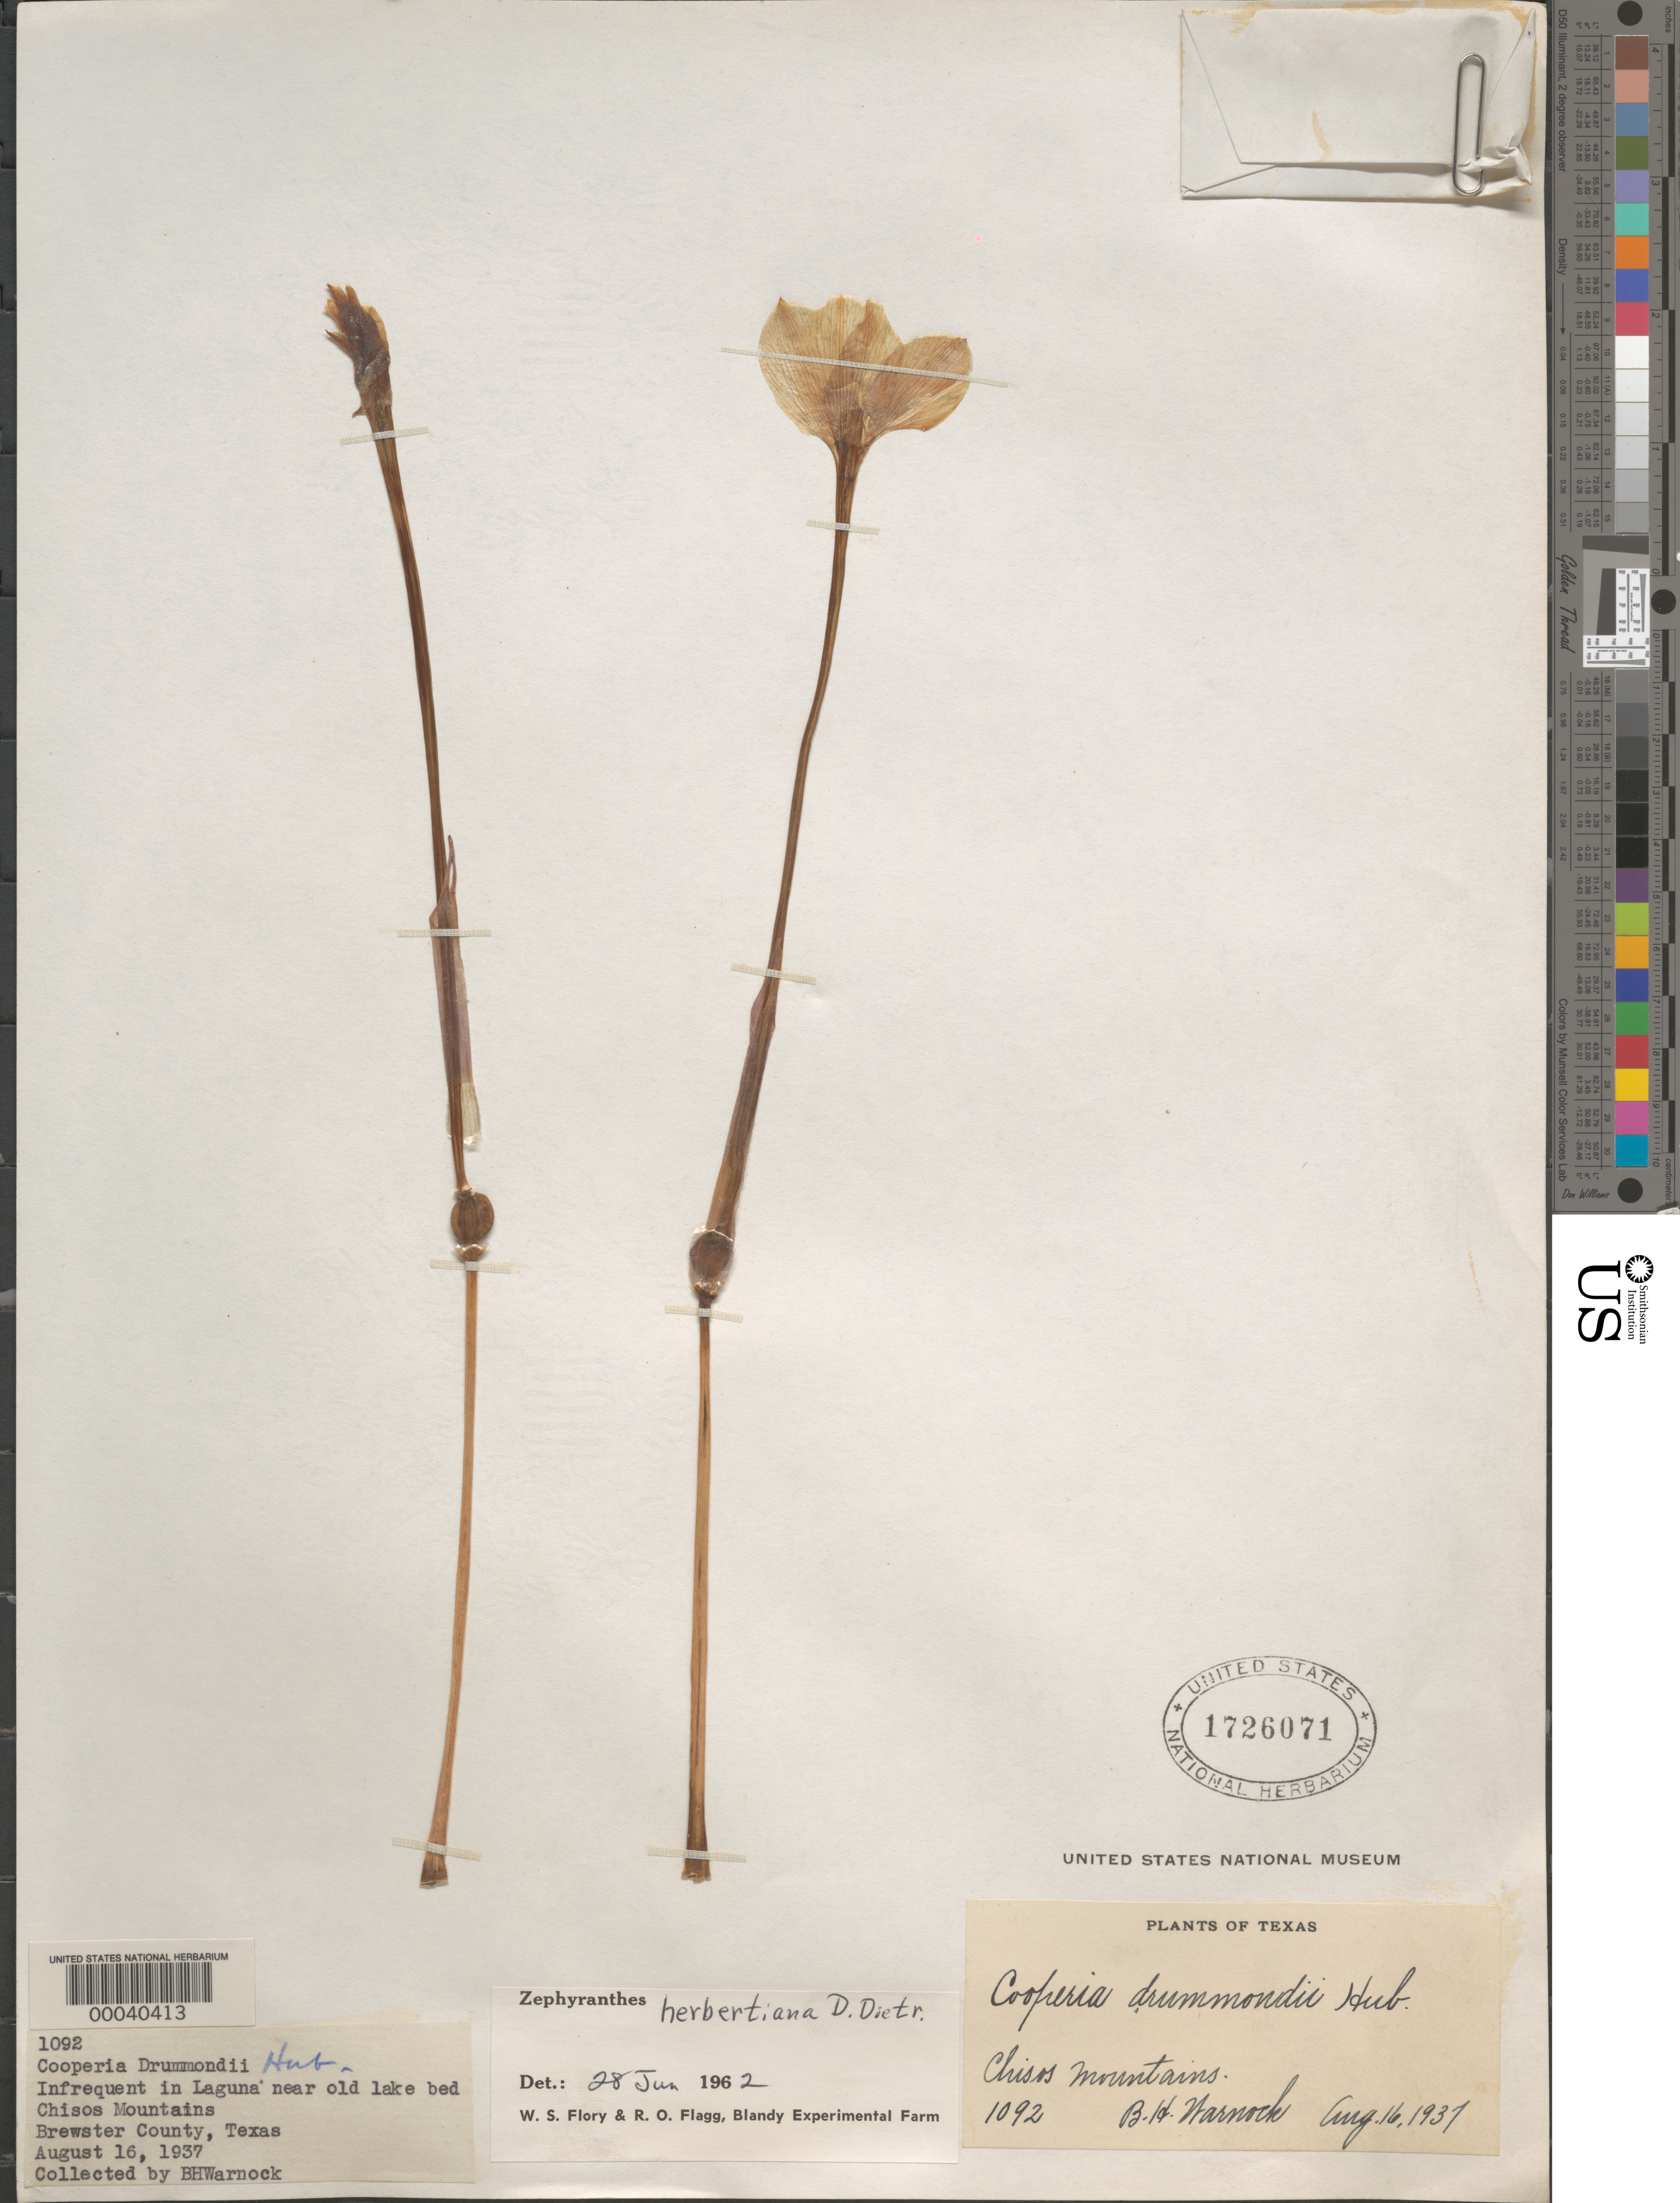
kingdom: Plantae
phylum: Tracheophyta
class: Liliopsida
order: Asparagales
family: Amaryllidaceae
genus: Zephyranthes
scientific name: Zephyranthes herbertiana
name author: D. Dietr.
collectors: B. H. Warnock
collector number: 1092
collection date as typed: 16 Aug 1937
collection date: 1937-08-16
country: United States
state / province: Texas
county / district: Brewster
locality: Chisos mts.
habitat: In laguna near old lake bed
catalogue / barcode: US 1726071